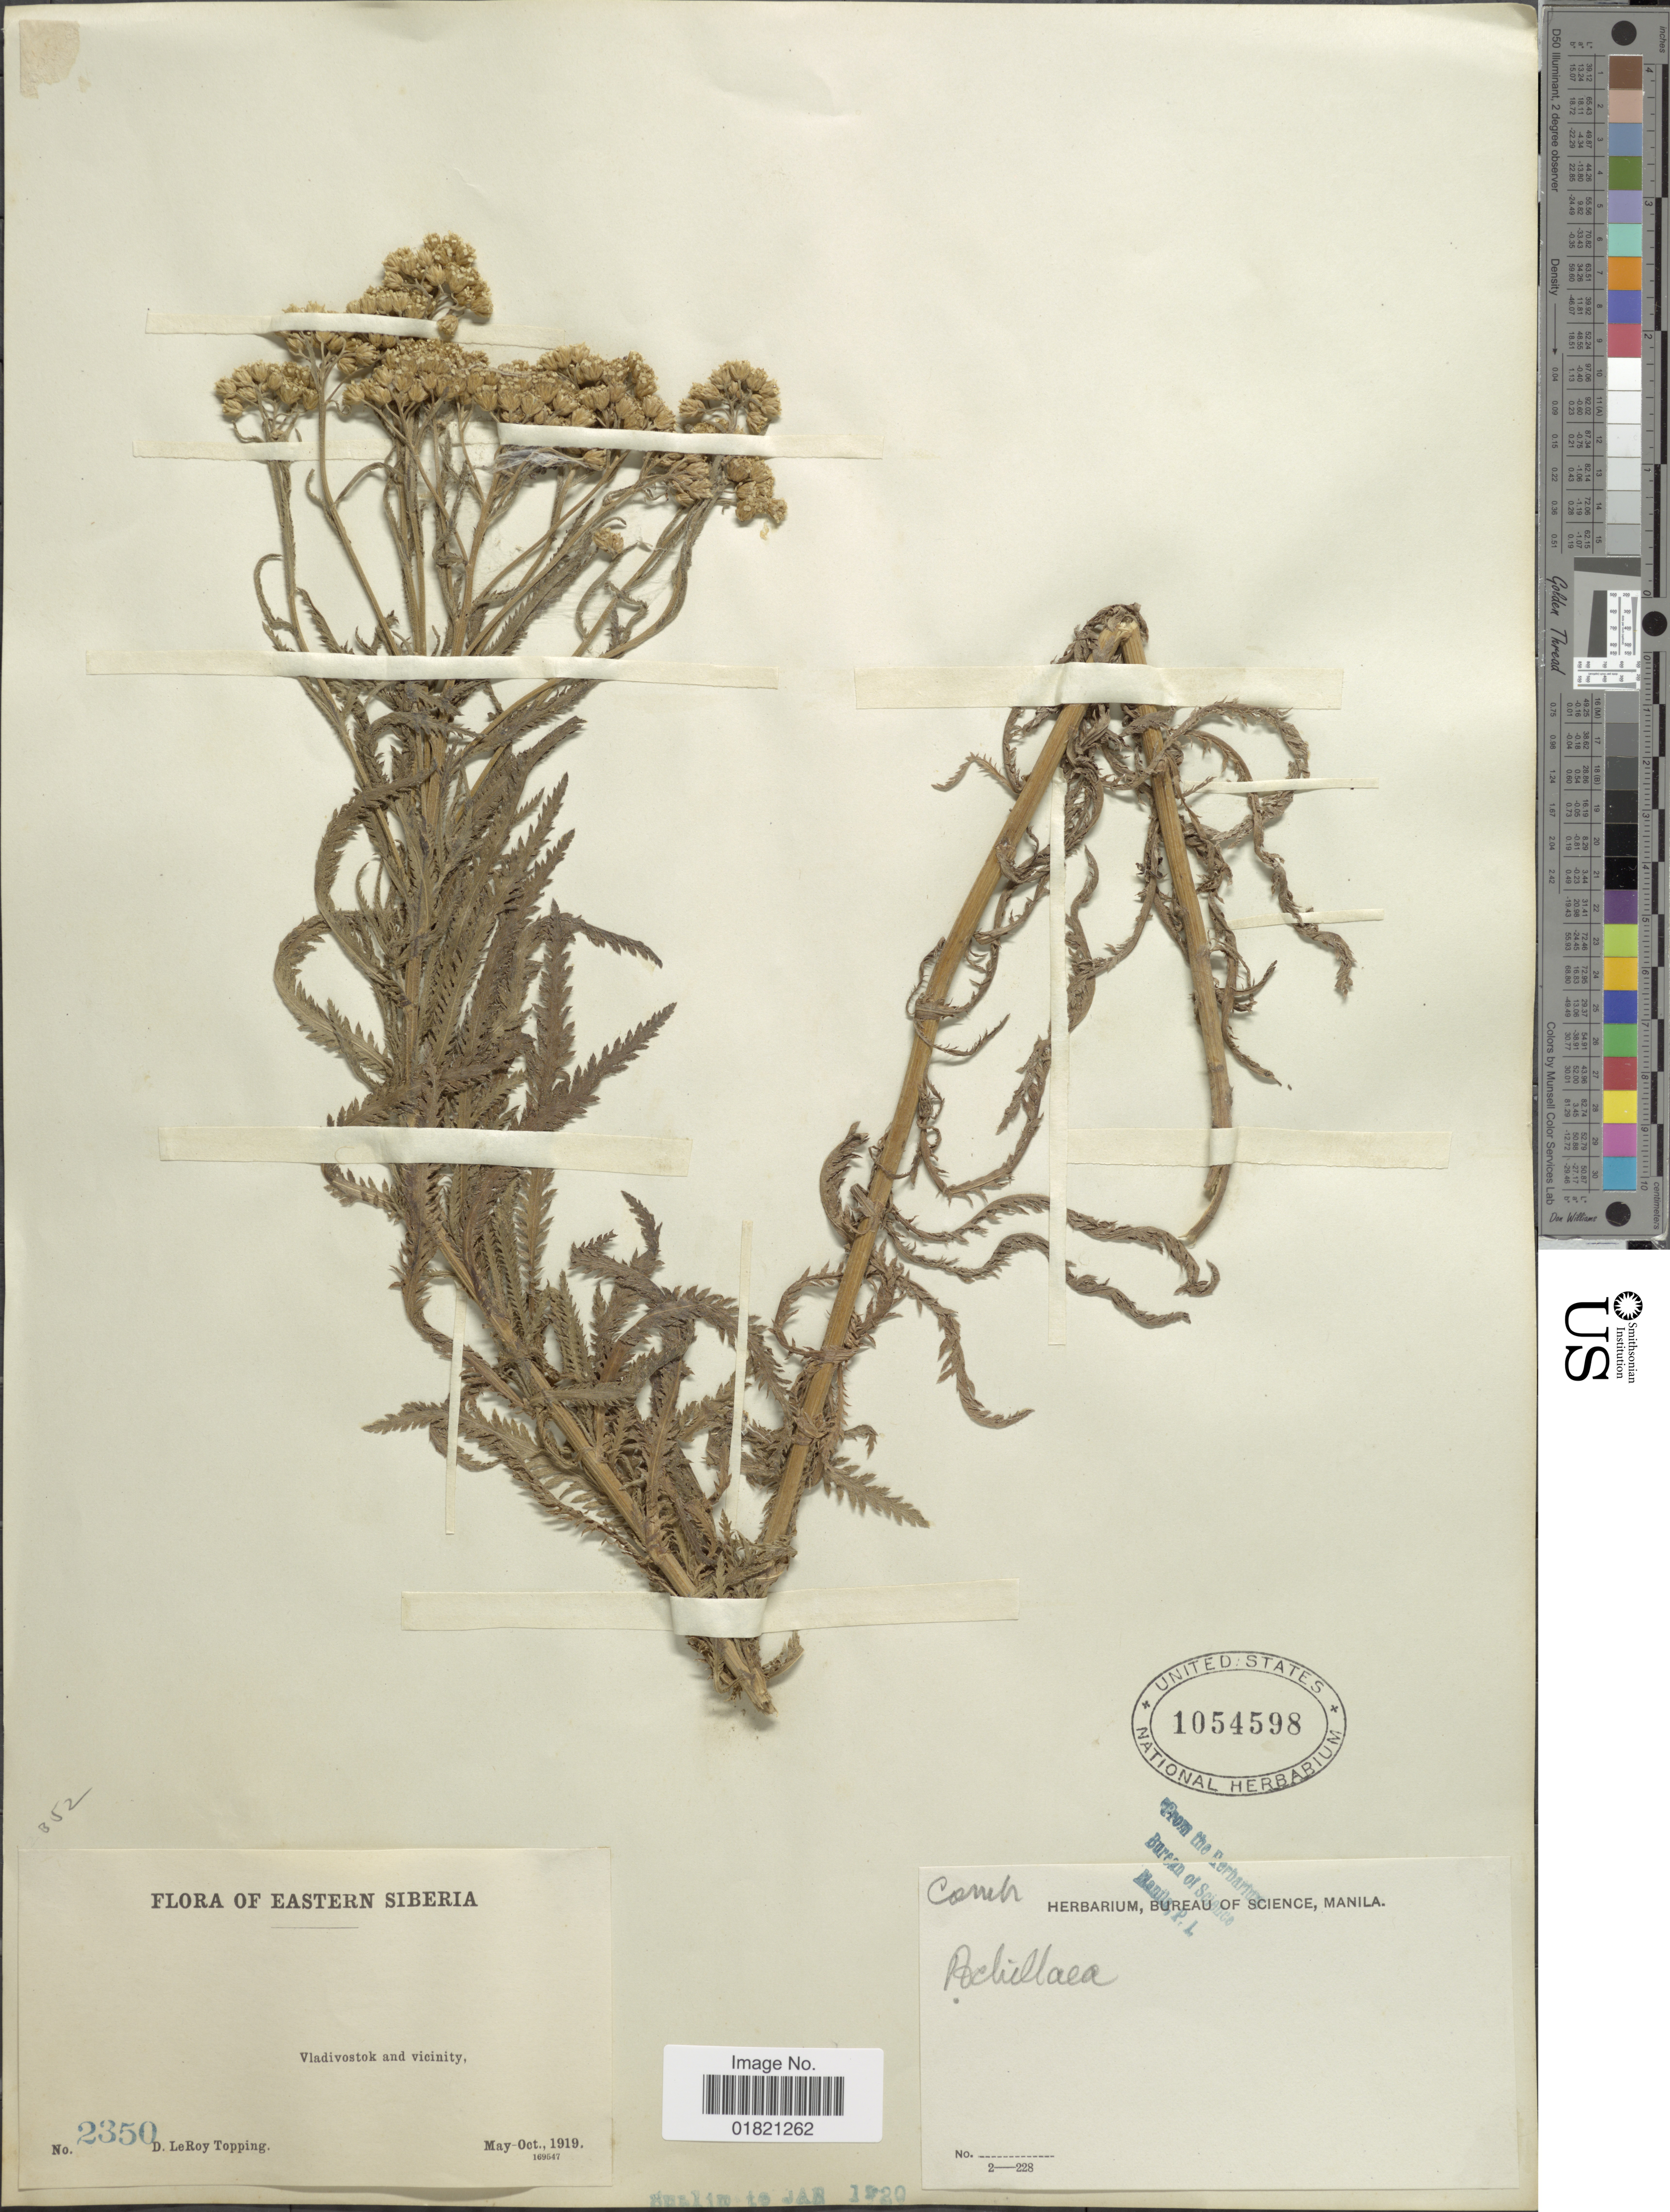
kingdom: Plantae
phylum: Tracheophyta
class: Magnoliopsida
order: Asterales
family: Asteraceae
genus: Achillea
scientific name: Achillea ptarmica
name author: L.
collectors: D. L. Topping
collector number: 2350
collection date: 1919-05/1919-10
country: Russian Federation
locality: Eastern Siberia. Vladivostok and vicinity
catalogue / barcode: US 1054598